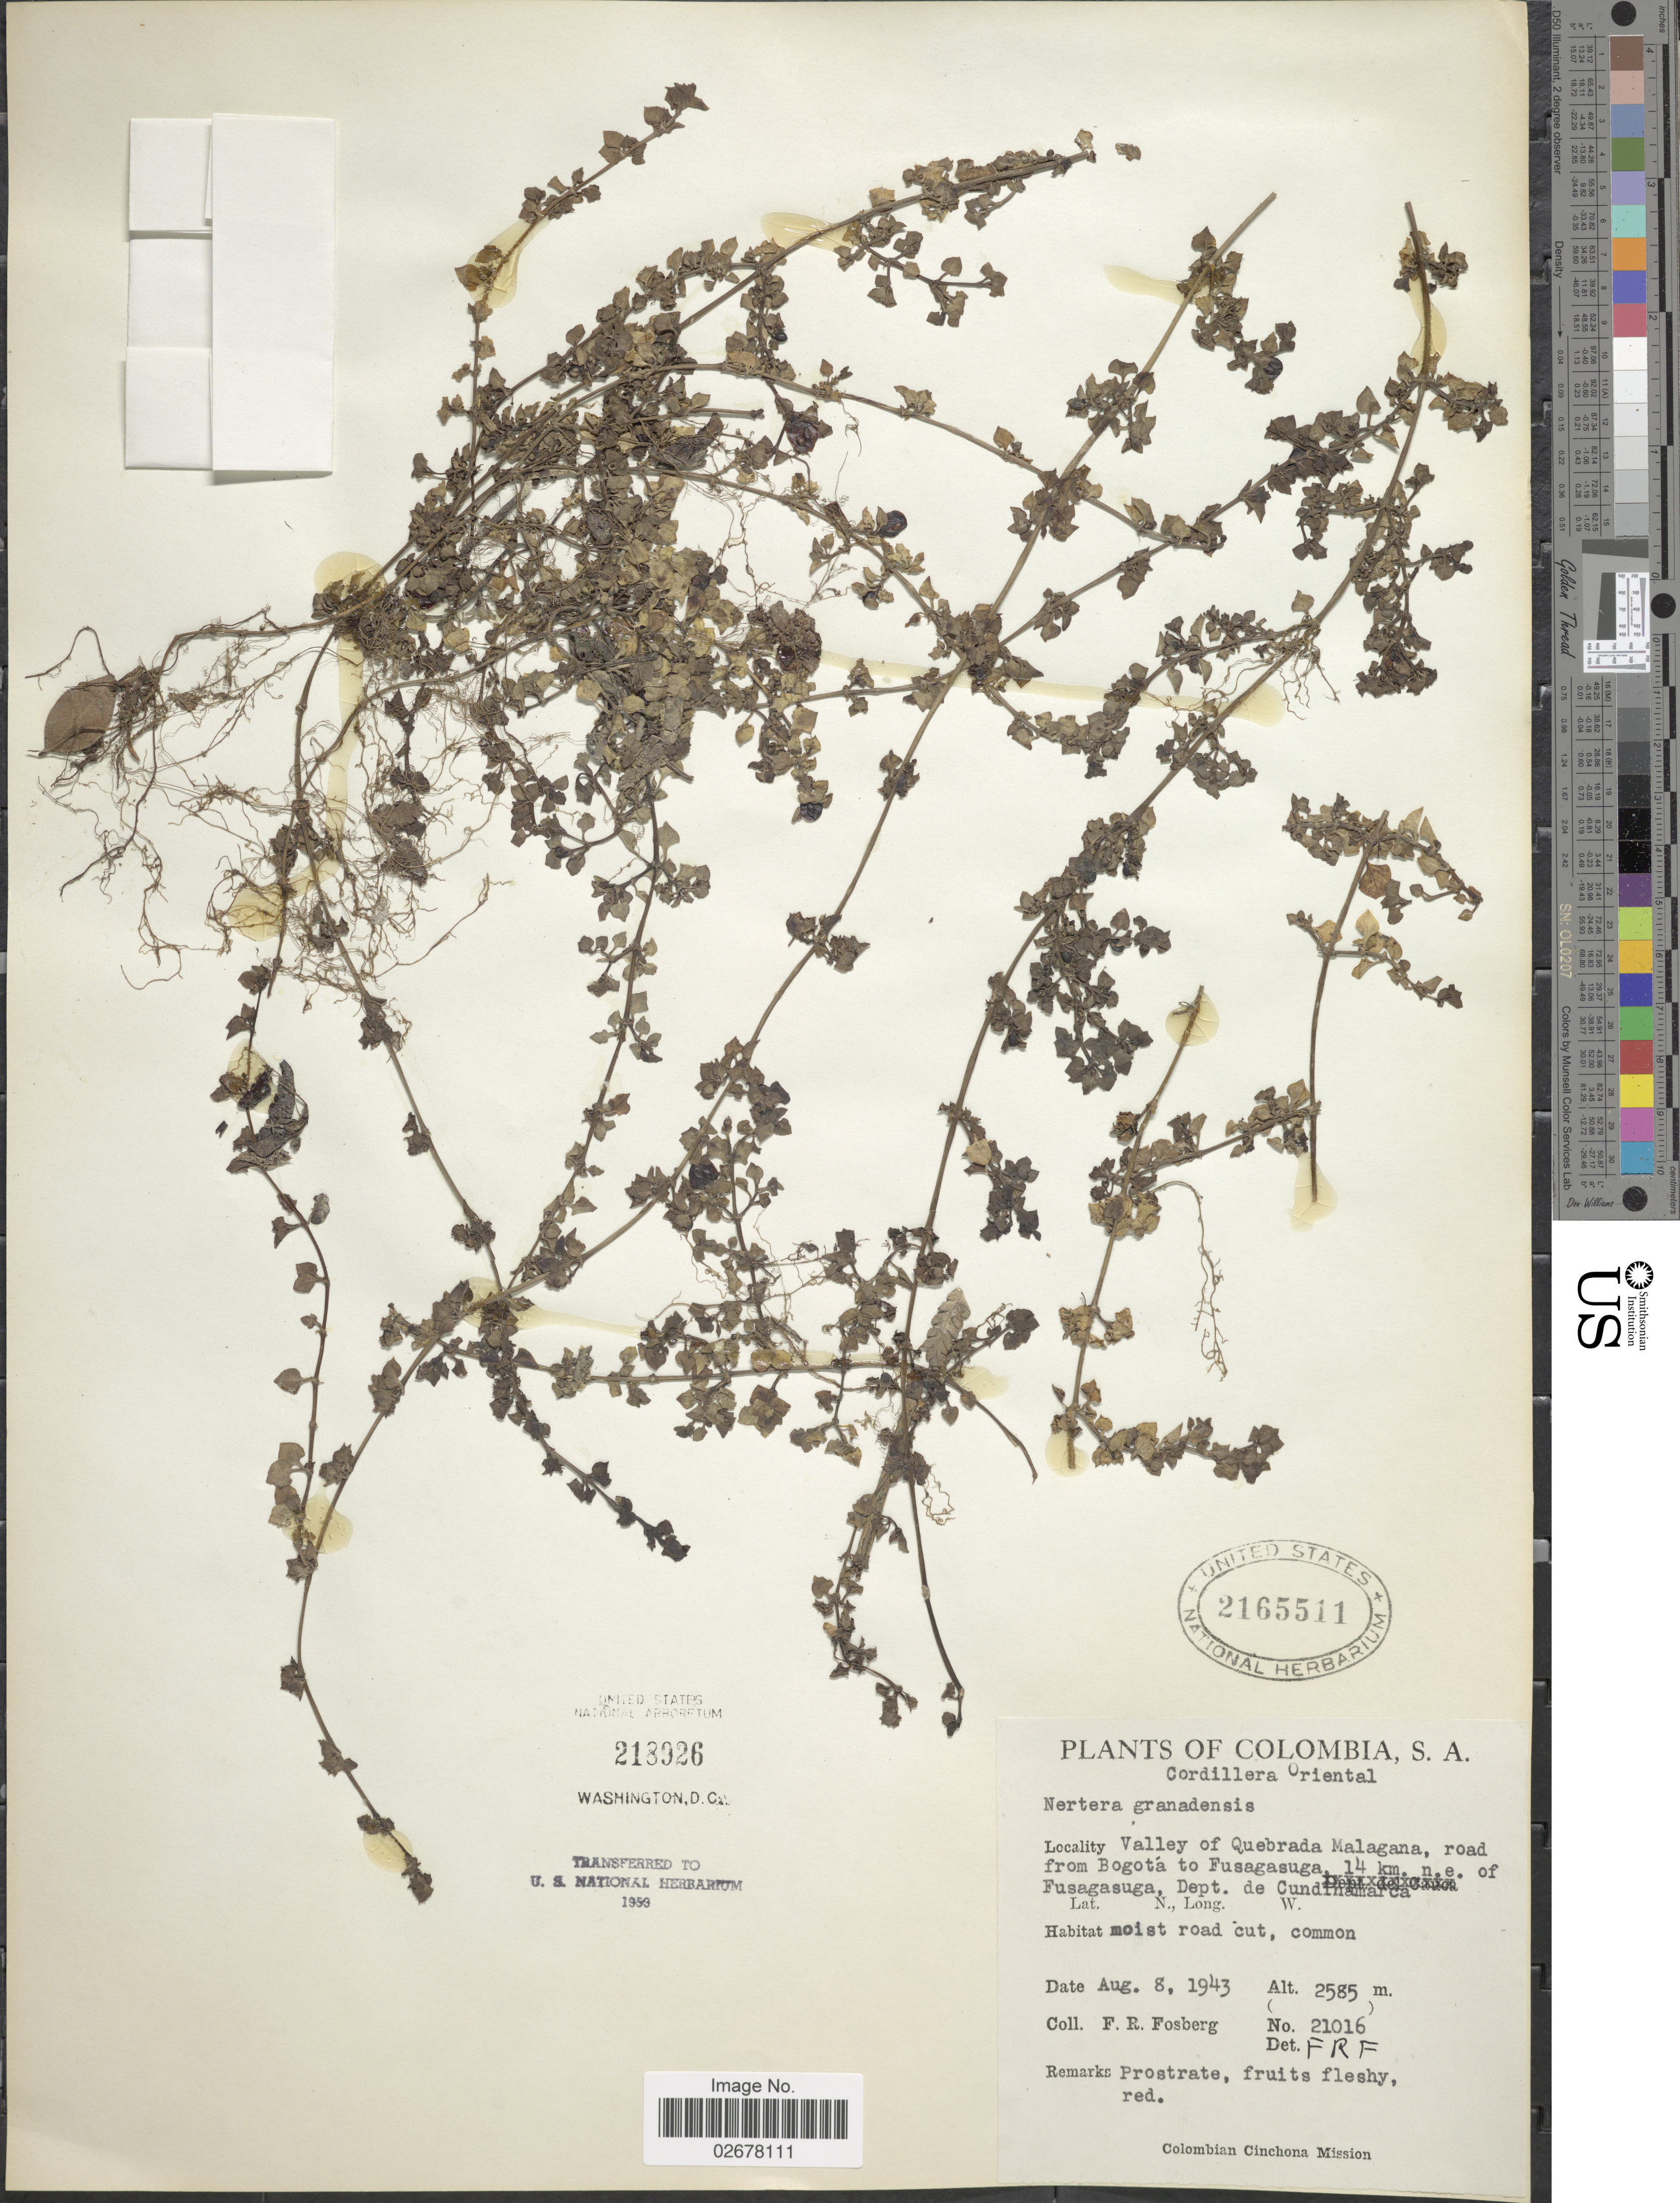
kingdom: Plantae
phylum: Tracheophyta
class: Magnoliopsida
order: Gentianales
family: Rubiaceae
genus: Nertera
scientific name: Nertera depressa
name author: Banks & Sol. ex Gaertn.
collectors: F. R. Fosberg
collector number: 21016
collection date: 1943-08-08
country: Colombia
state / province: Cundinamarca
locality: Cordillera Oriental, Valley of Quebrada Malagana, road from Bogotá to Fusagasuga, 14 km n.e. of Fusagasuga, Dept. de Cundinamarca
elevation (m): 2585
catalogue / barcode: US 2165511